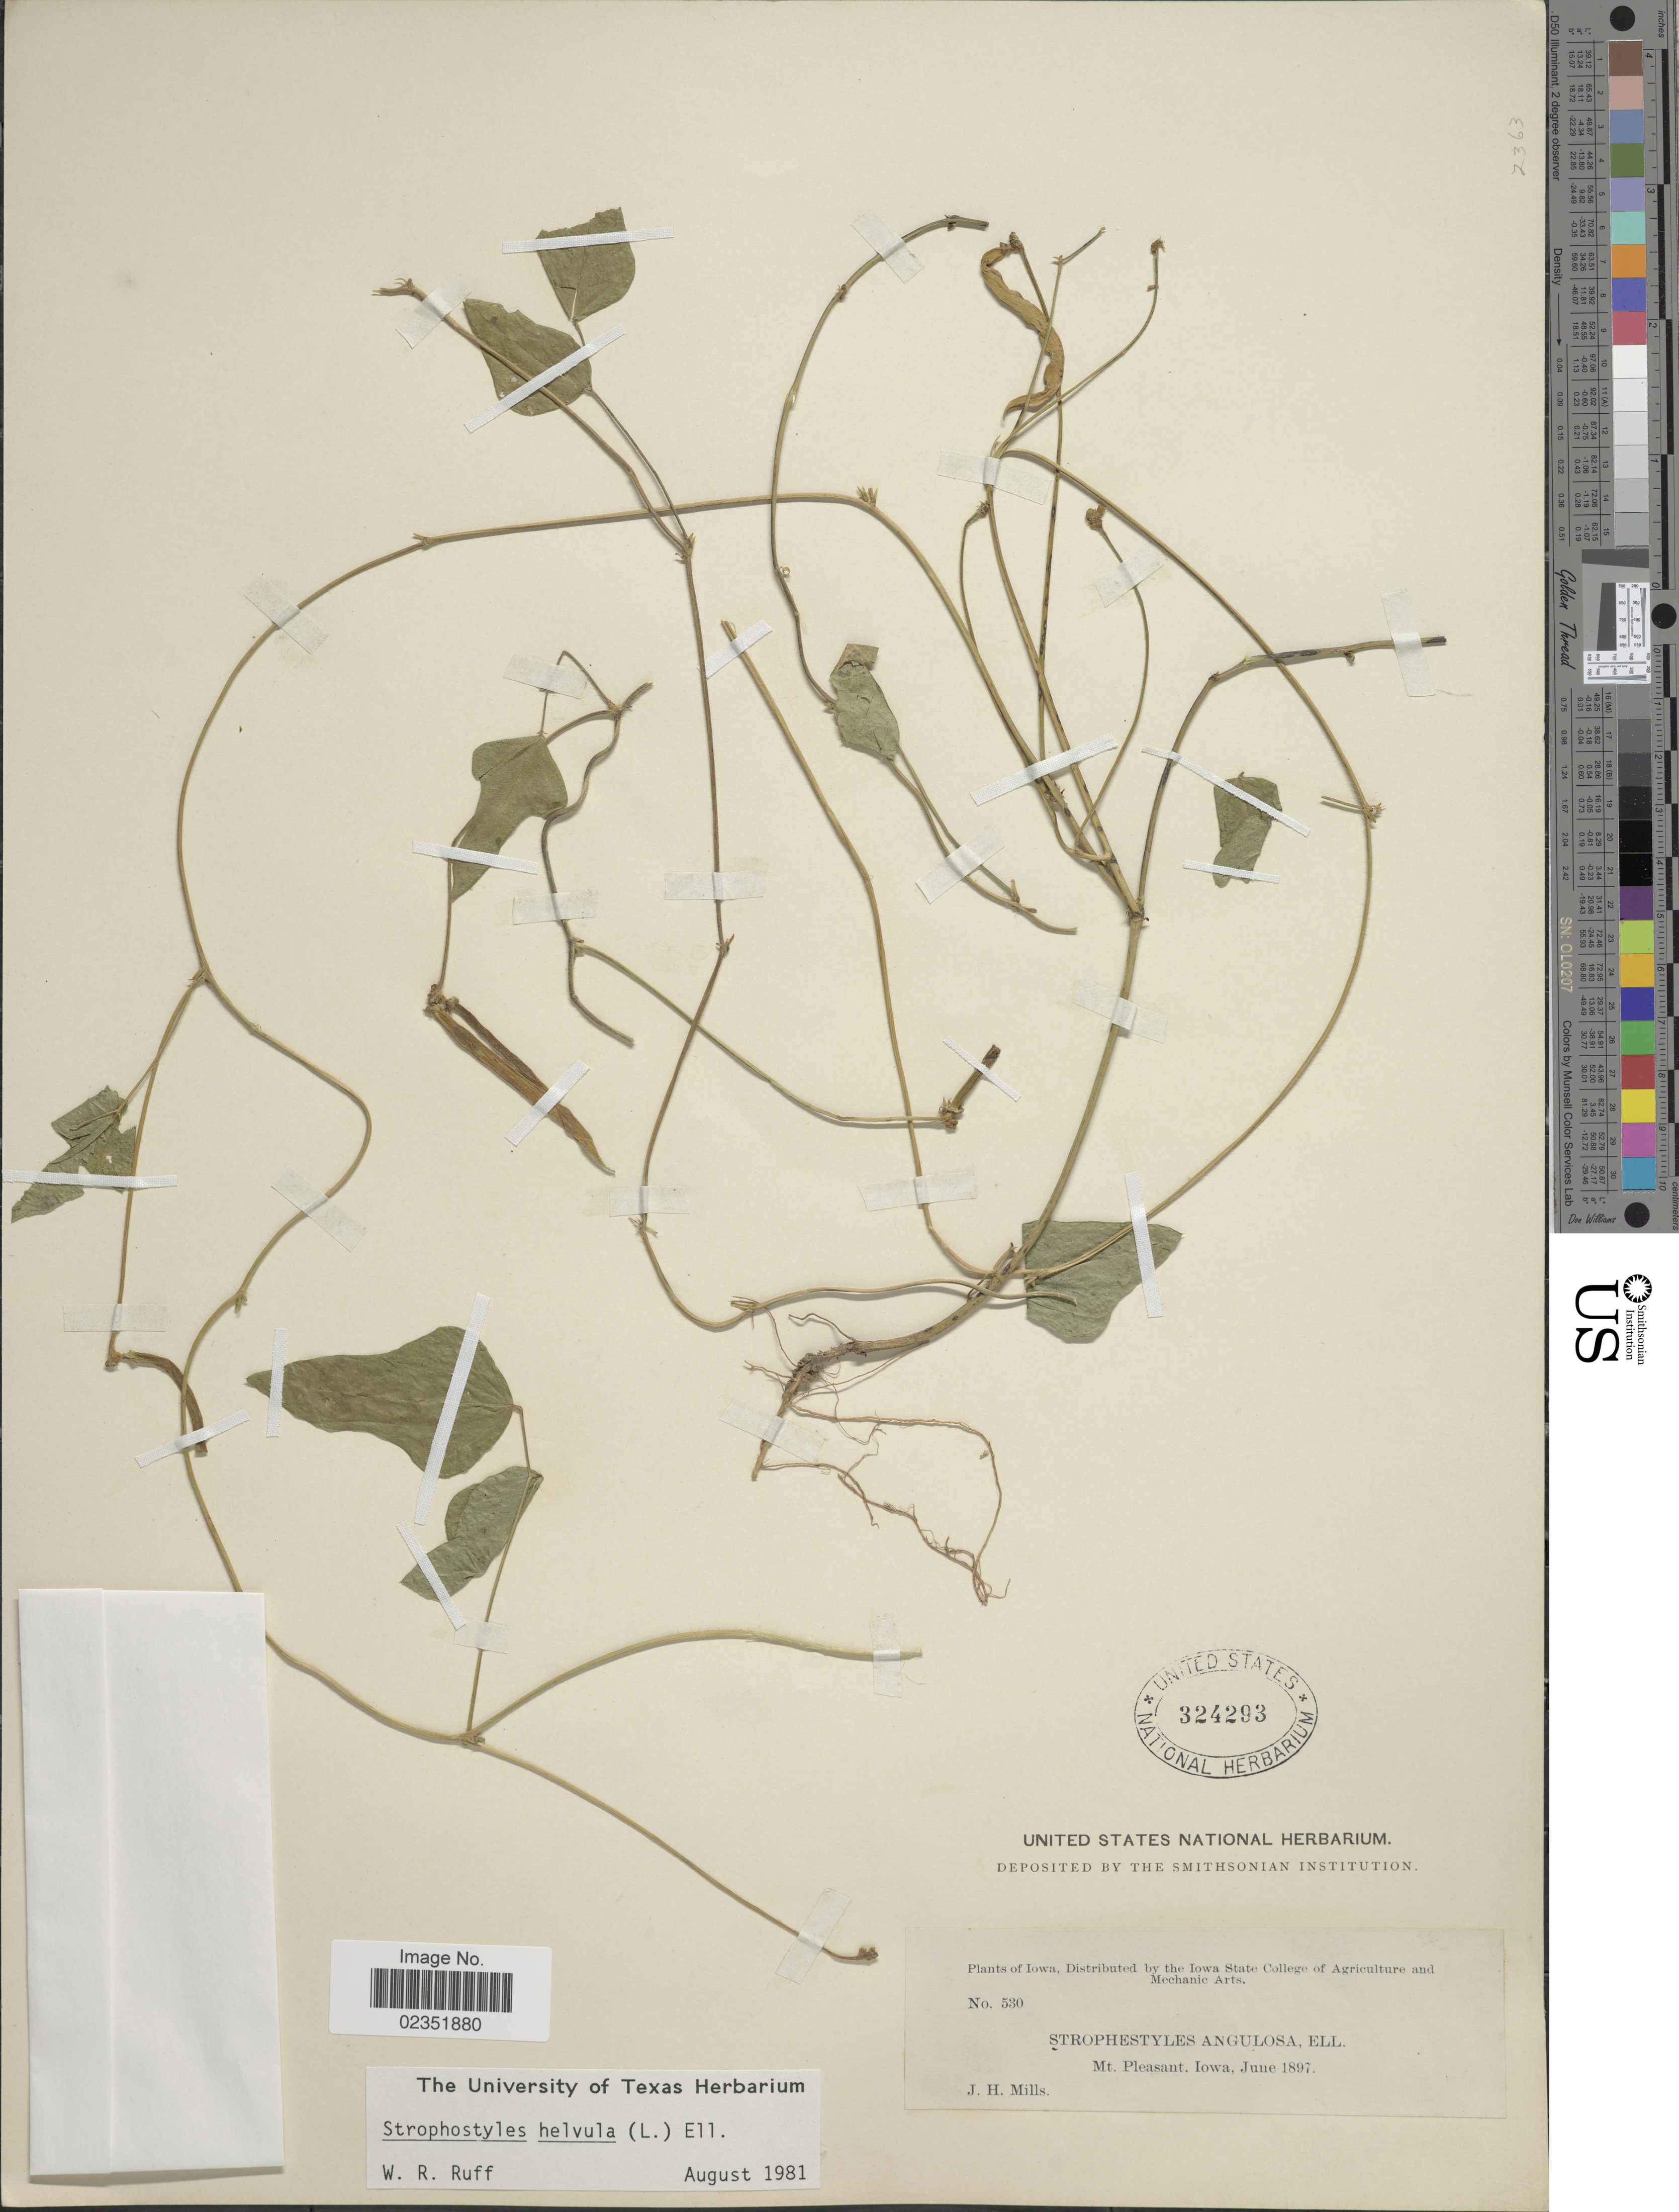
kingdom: Plantae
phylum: Tracheophyta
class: Magnoliopsida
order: Fabales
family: Fabaceae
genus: Strophostyles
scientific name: Strophostyles helvola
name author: (L.) Elliott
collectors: J. Mills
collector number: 530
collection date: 1897-06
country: United States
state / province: Iowa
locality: Mt.Pleasant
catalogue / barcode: US 324293